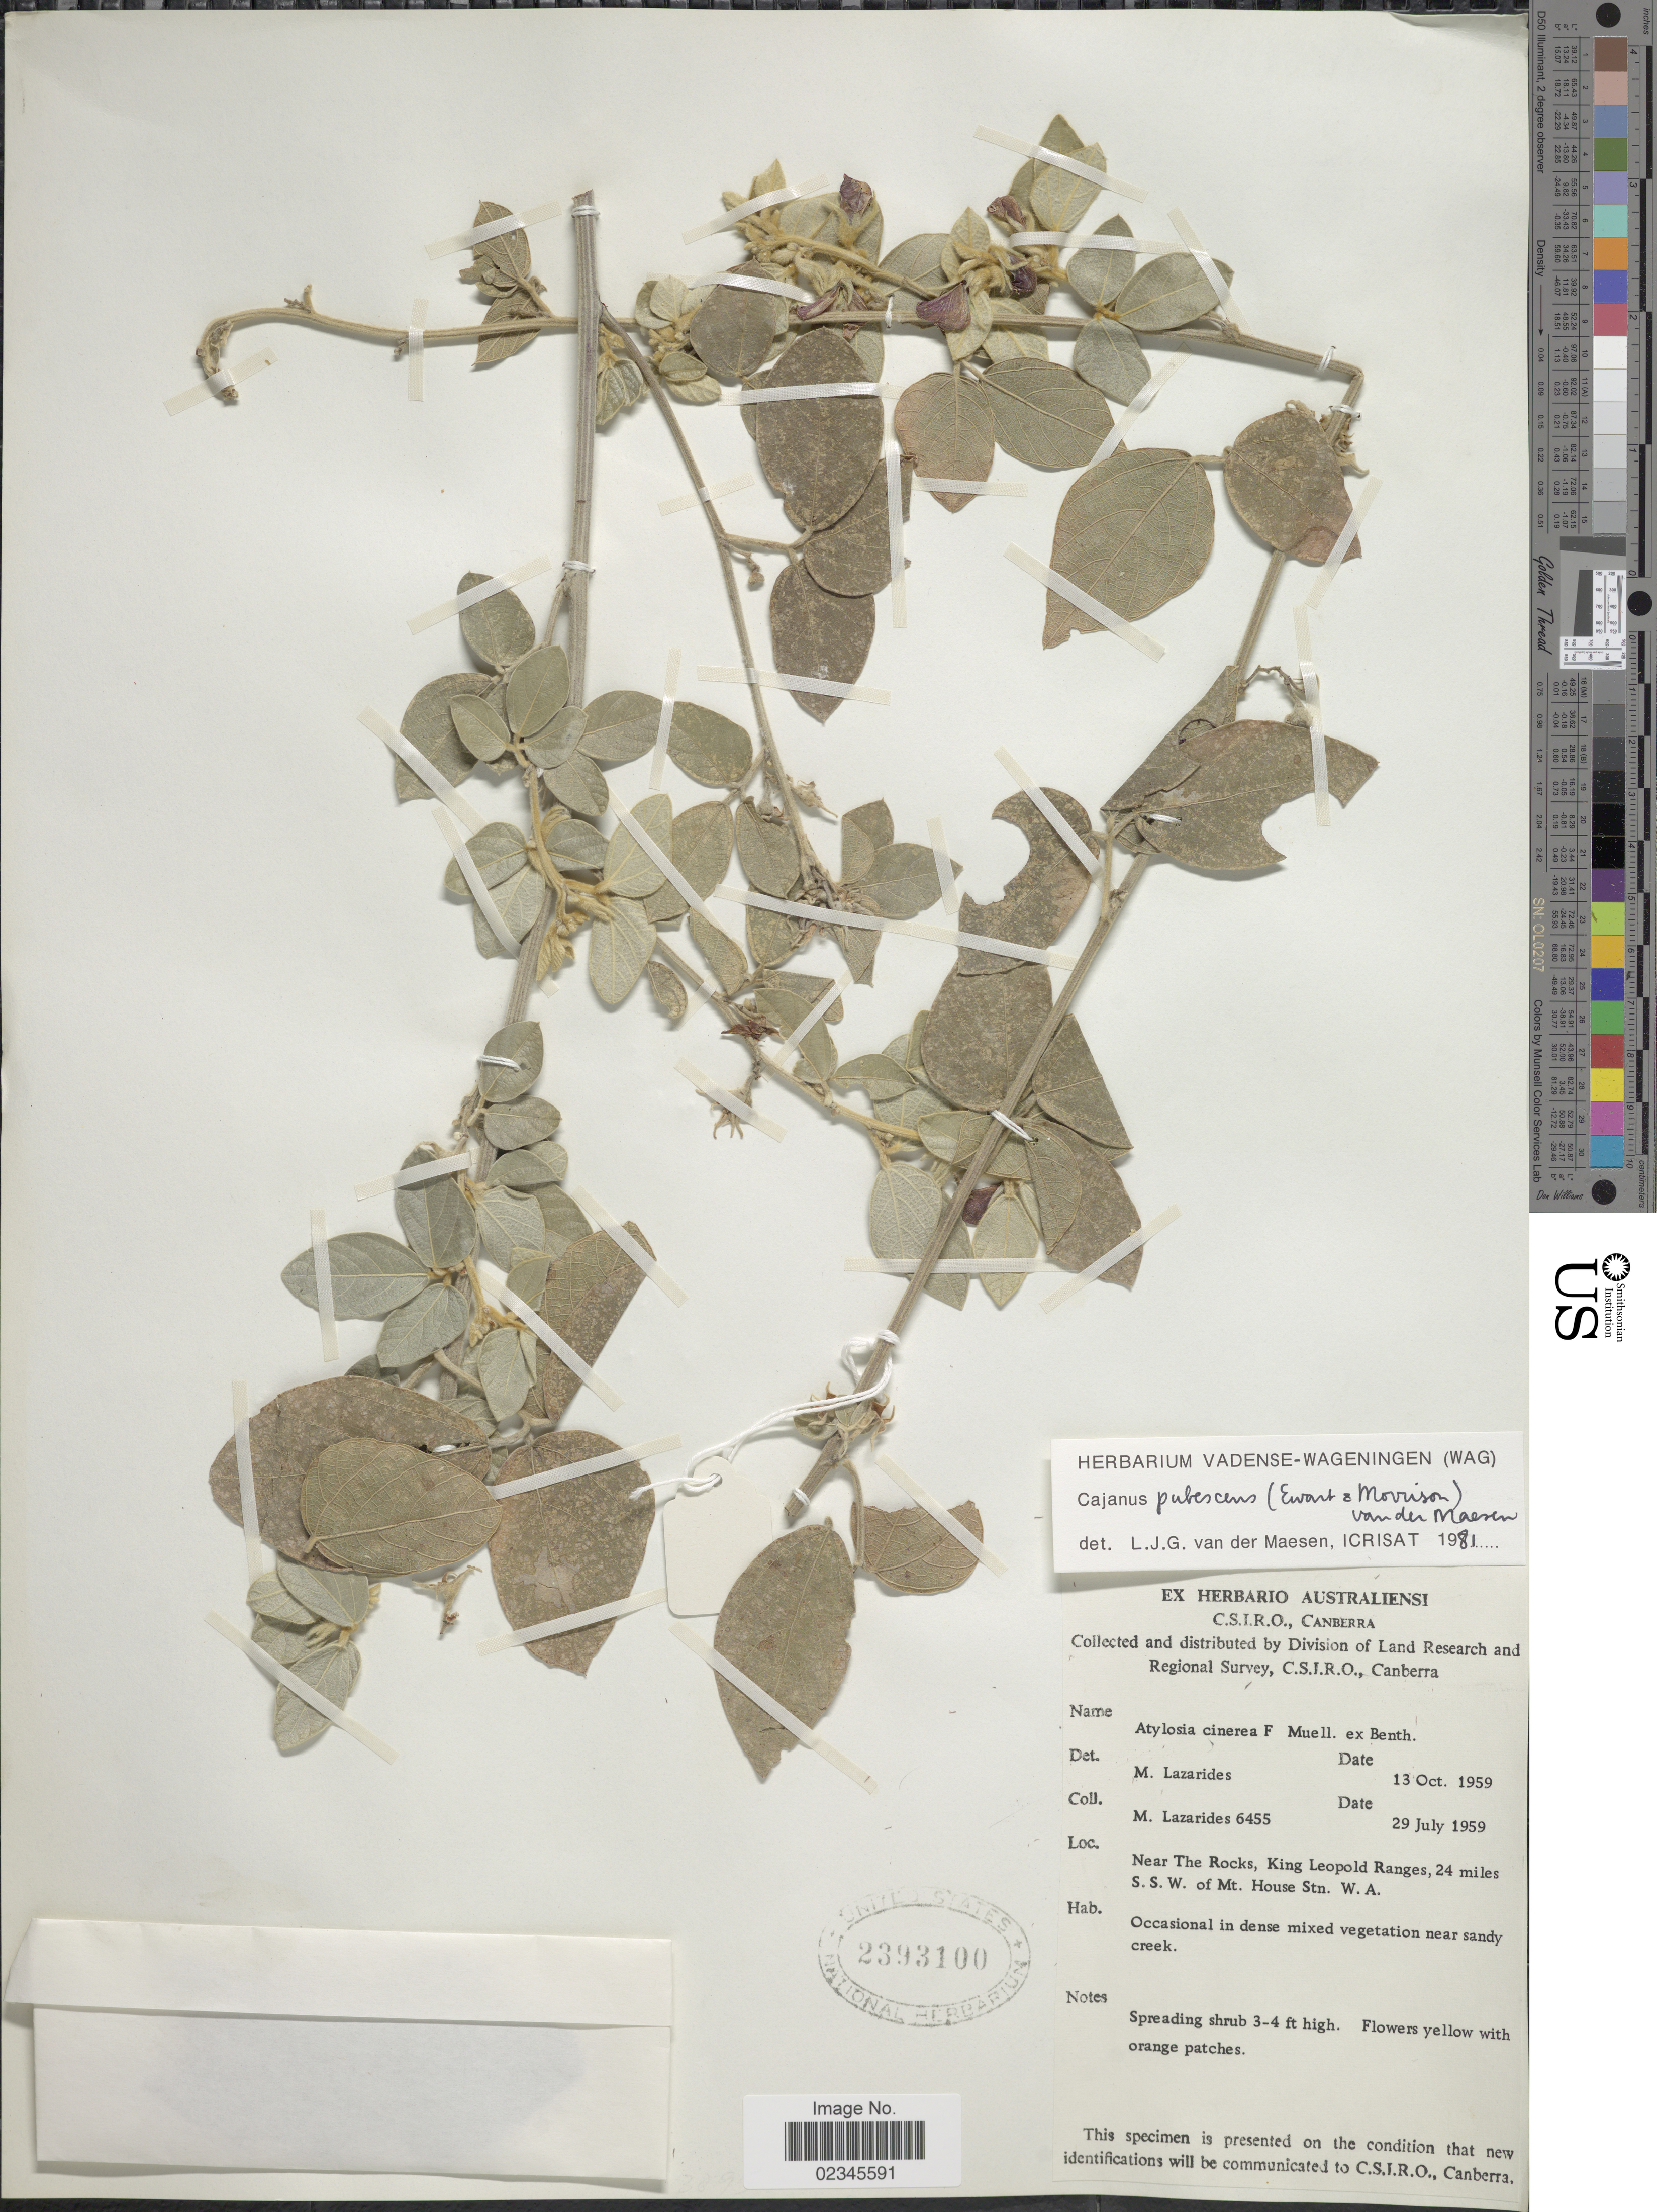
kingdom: Plantae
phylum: Tracheophyta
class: Magnoliopsida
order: Fabales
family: Fabaceae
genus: Cajanus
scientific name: Cajanus pubescens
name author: (Ewart & Morrison) Maesen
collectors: M. Lazarides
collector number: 6455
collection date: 1959-07-29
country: Australia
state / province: Western Australia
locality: Near The Rocks, King Leopold Ranges, 24 miles S.S.W. of Mt. House Stn.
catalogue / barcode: US 2393100